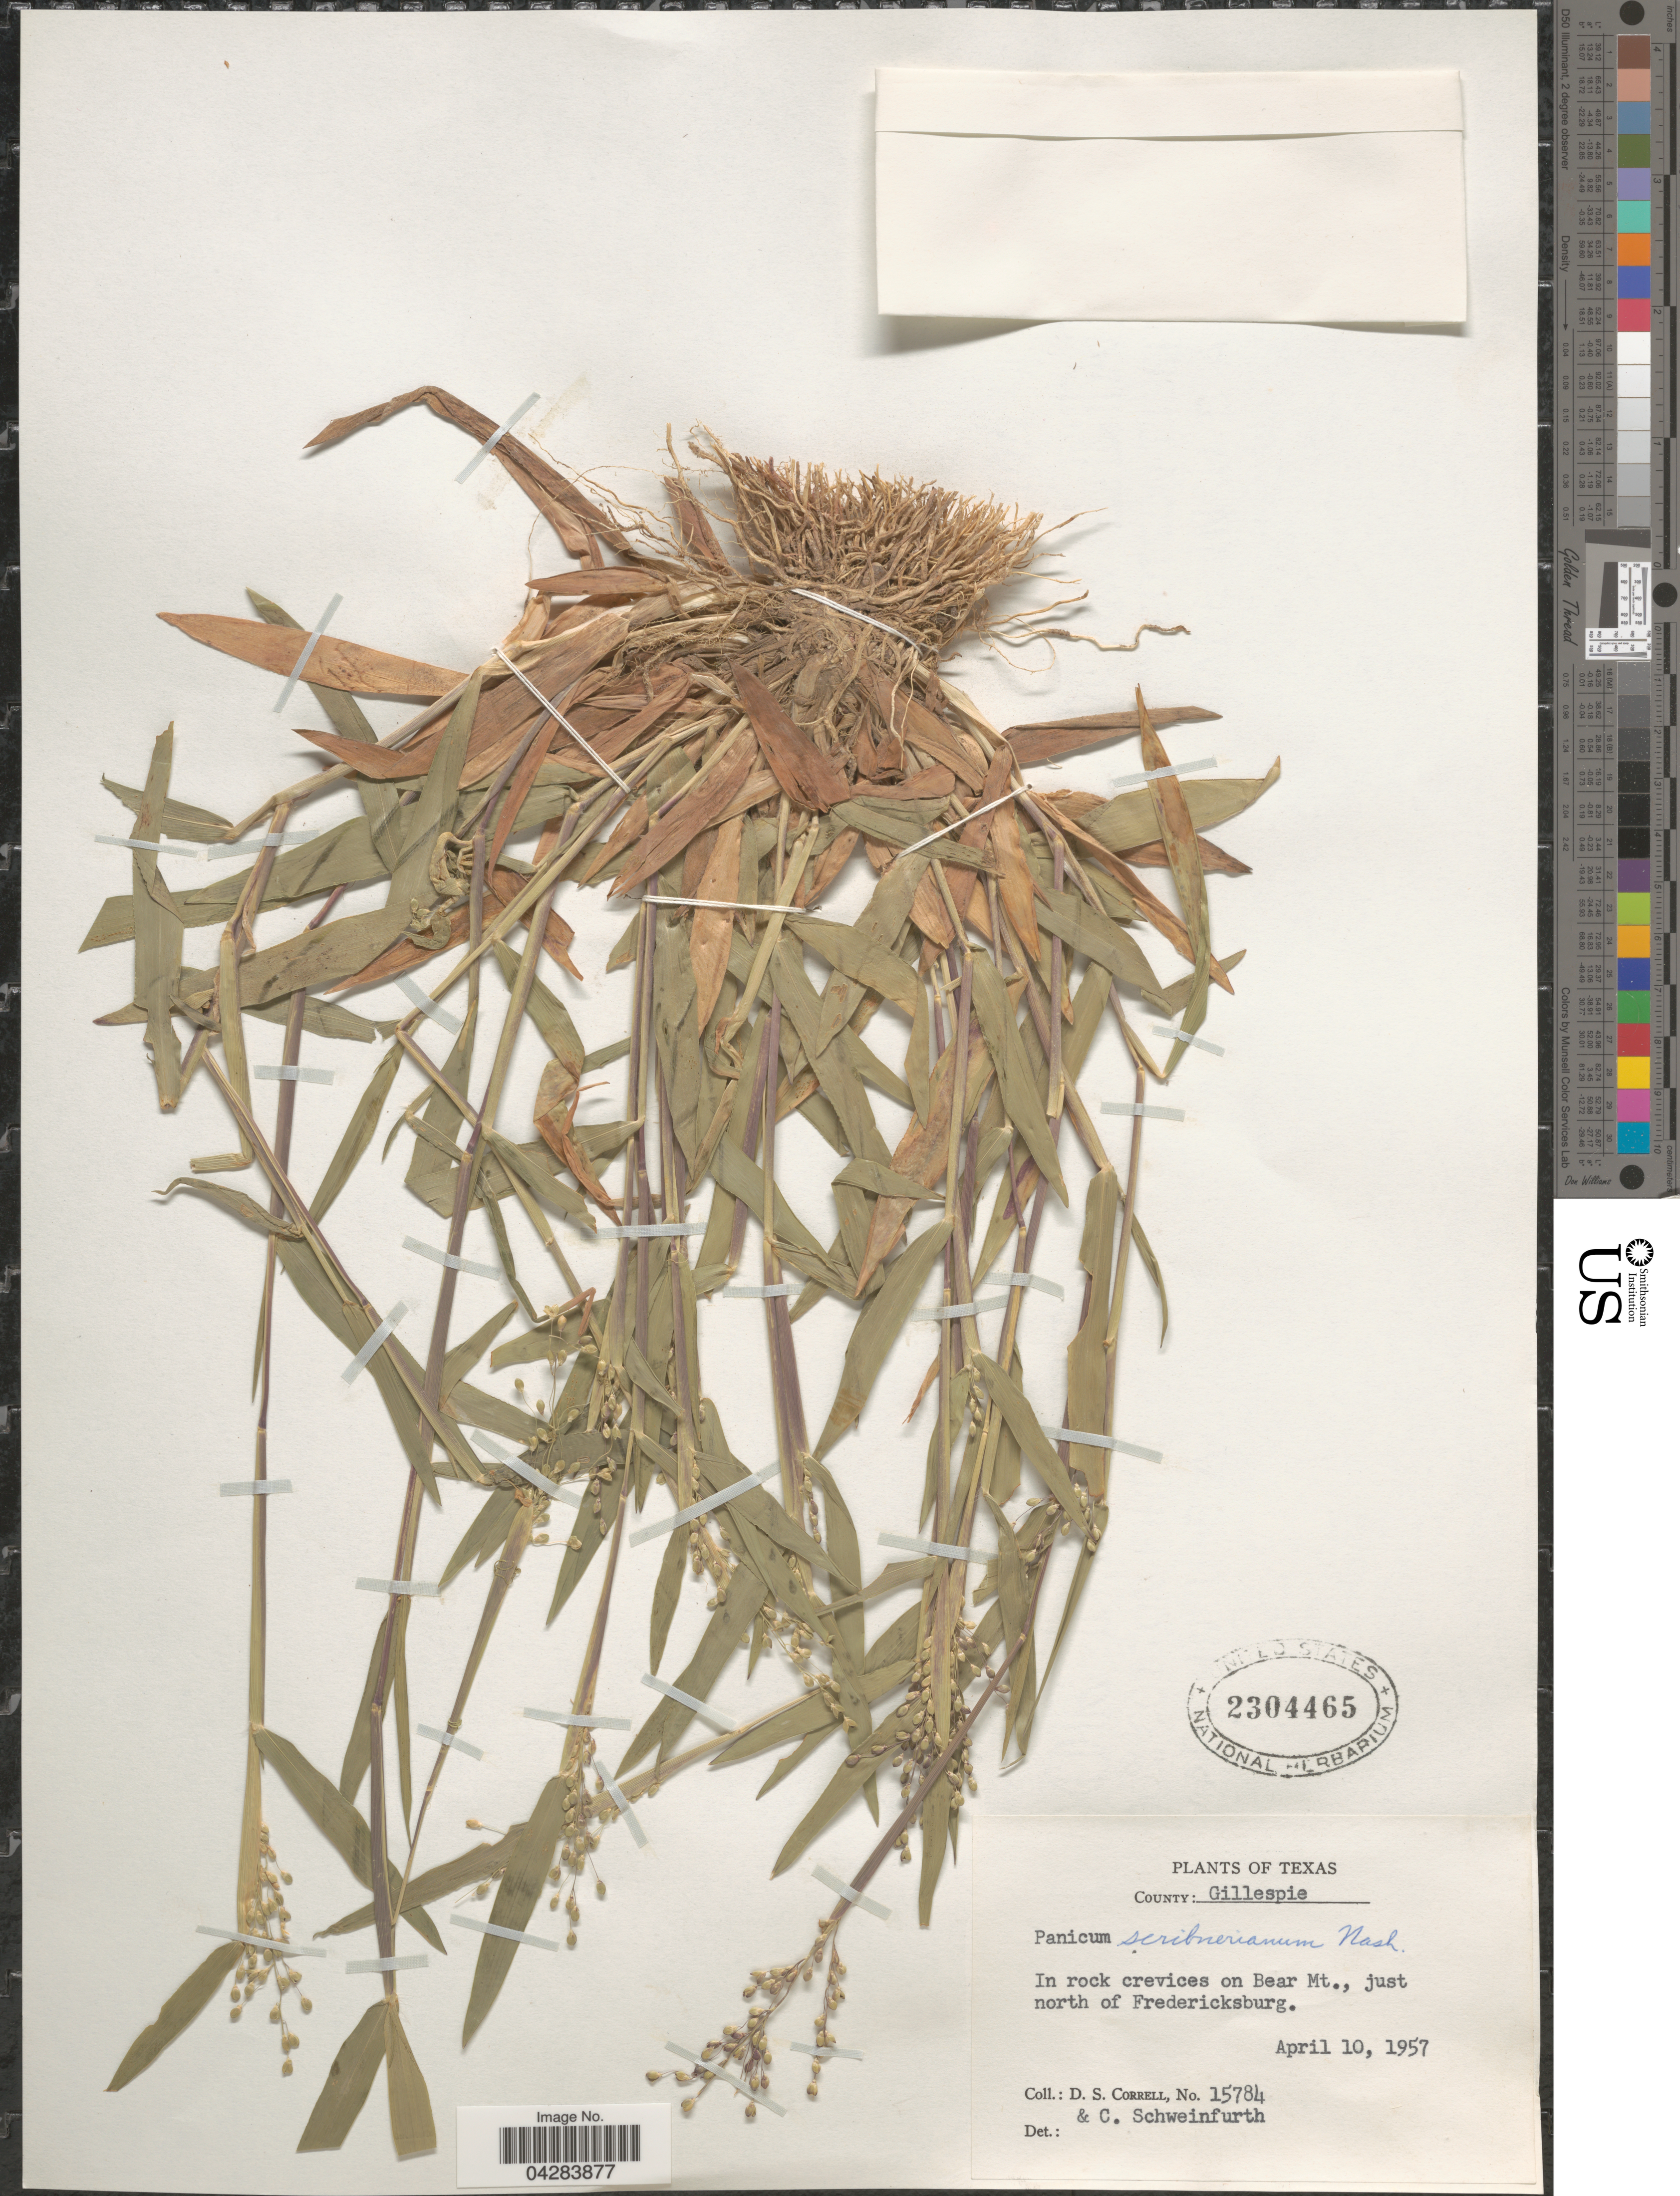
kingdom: Plantae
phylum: Tracheophyta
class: Liliopsida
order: Poales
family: Poaceae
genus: Dichanthelium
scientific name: Dichanthelium oligosanthes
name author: (Schult.) Gould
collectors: D. S. Correll & C. Schweinfurth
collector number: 15784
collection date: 1957-04-10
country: United States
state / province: Texas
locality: County: Gillespie. In rock crevices on Bear Mt., just north of Fredericksburg.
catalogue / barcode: US 2304465